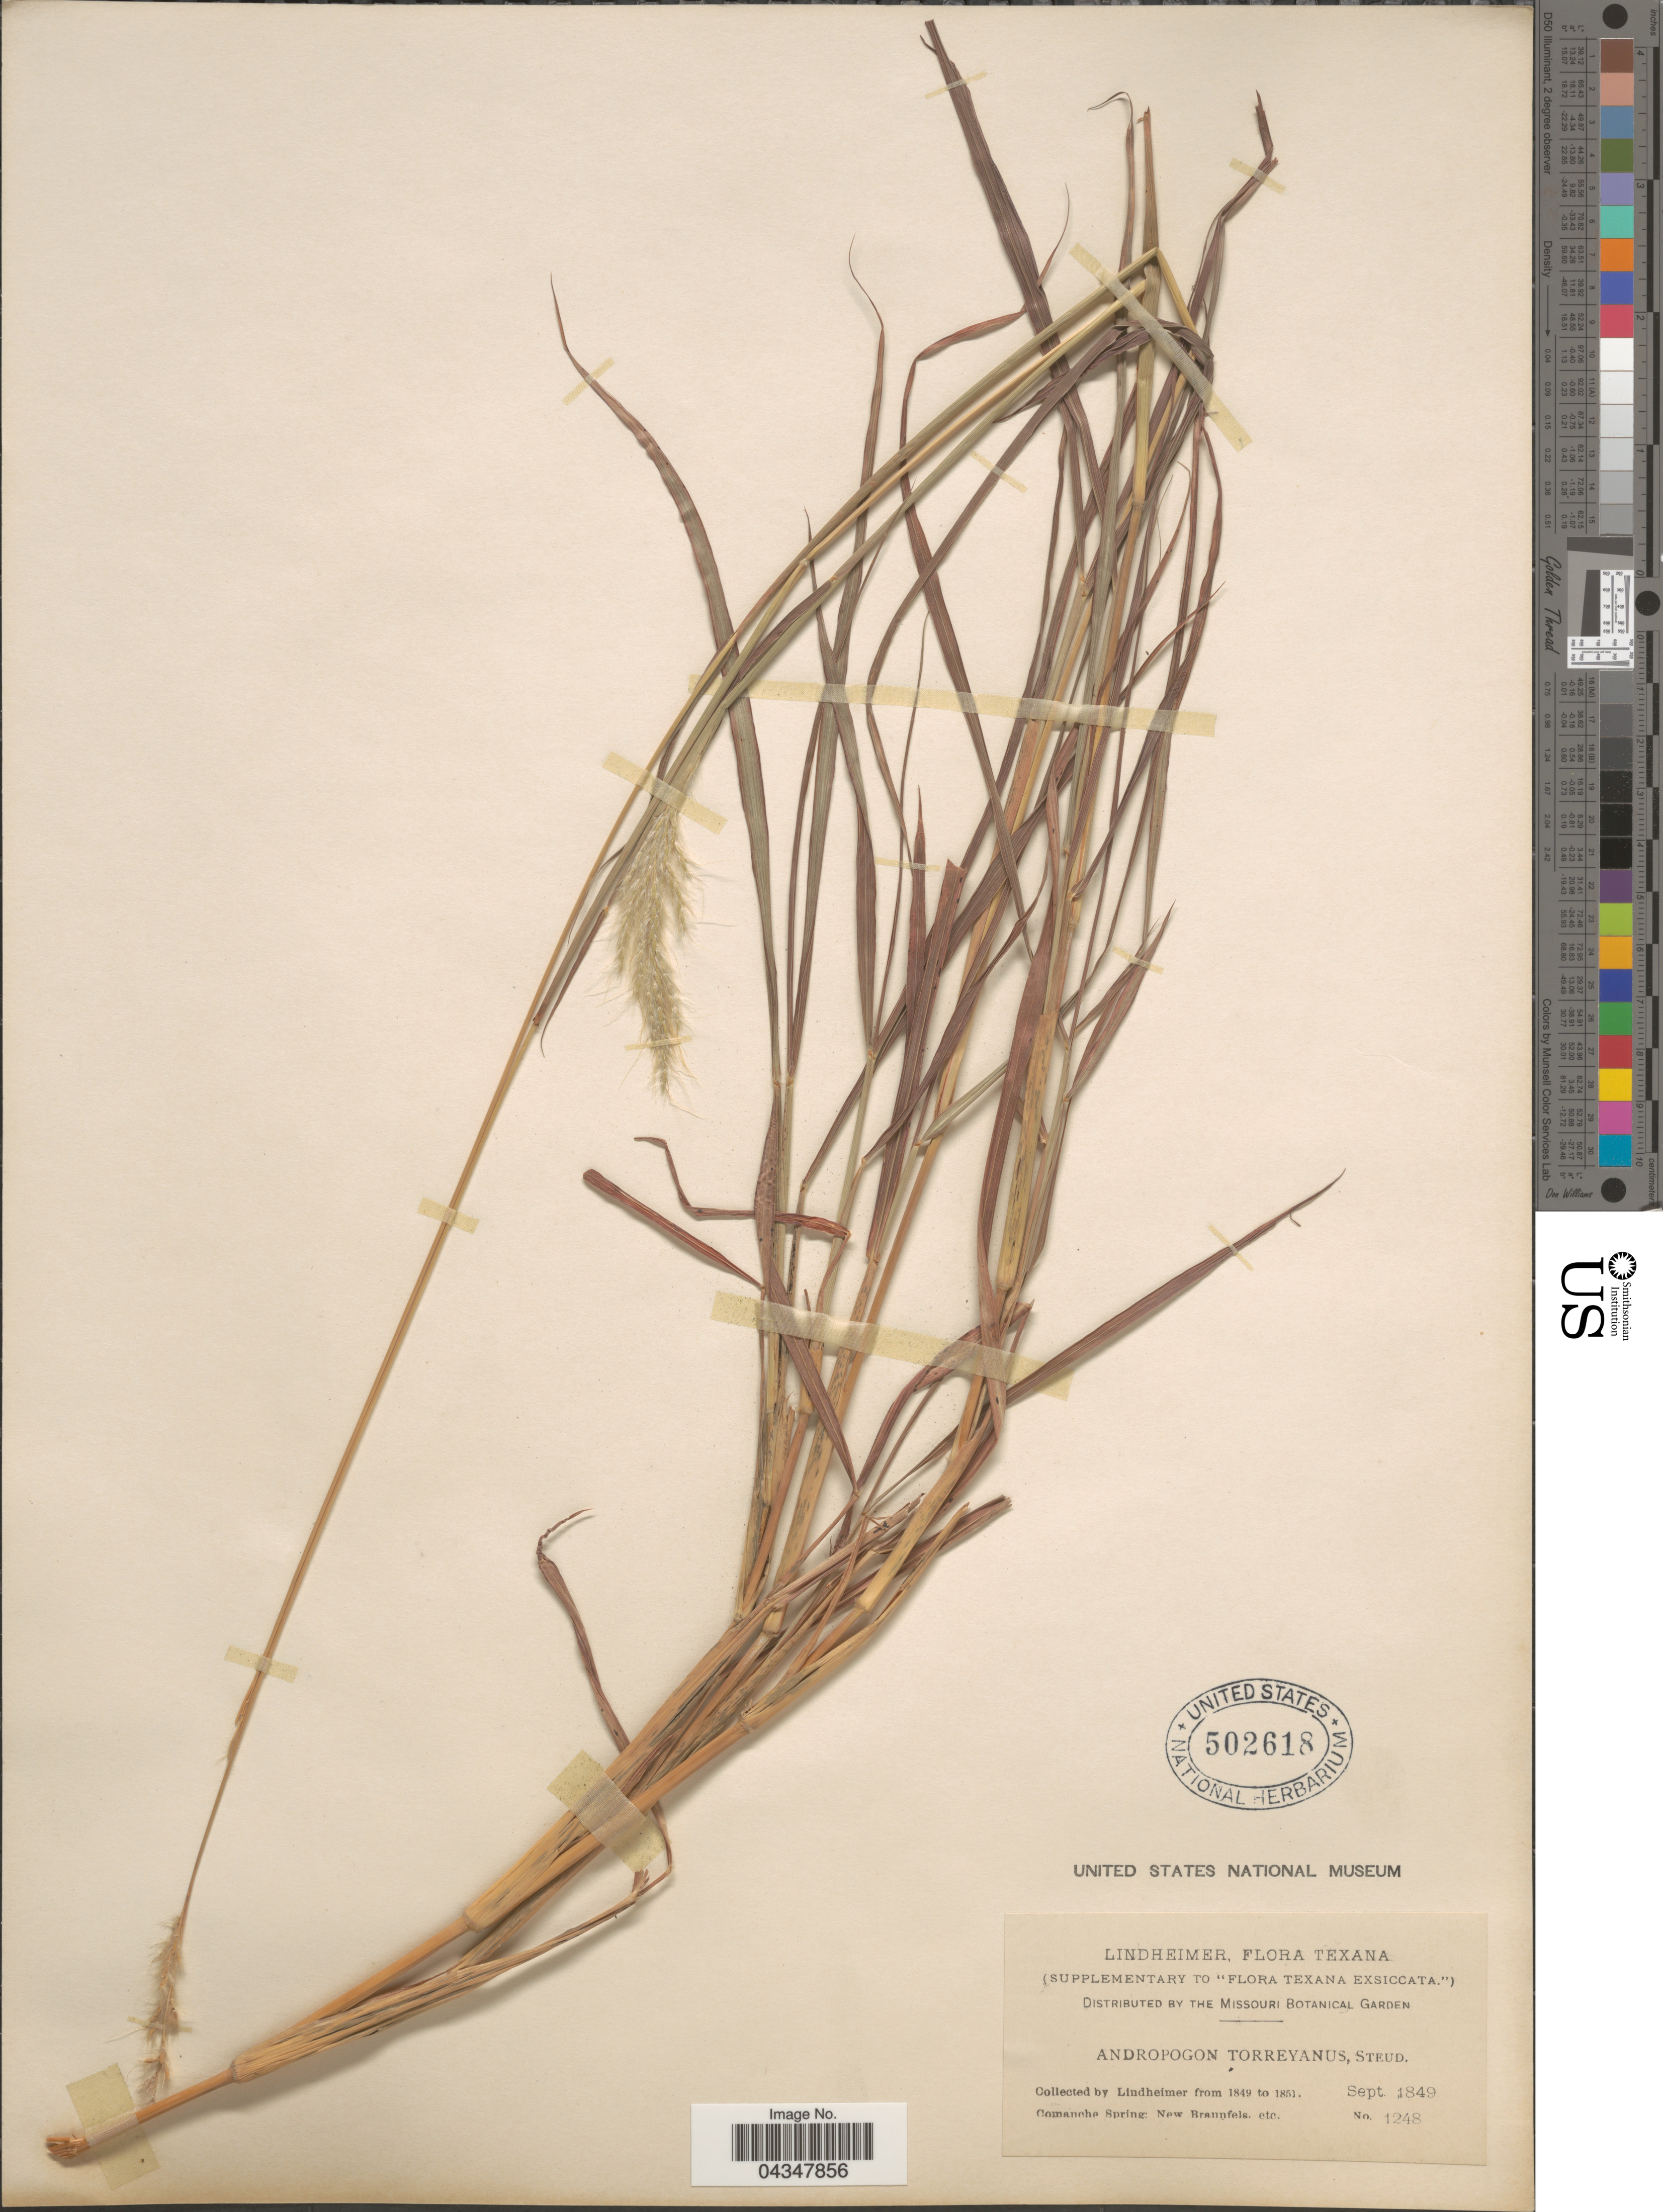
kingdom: Plantae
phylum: Tracheophyta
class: Liliopsida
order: Poales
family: Poaceae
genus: Bothriochloa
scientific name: Bothriochloa saccharoides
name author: (Sw.) Rydb.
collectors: -. Lindheimer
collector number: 1248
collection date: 1849-09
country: United States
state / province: Texas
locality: Comanche Spring: New Braunfels, etc.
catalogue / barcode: US 502618